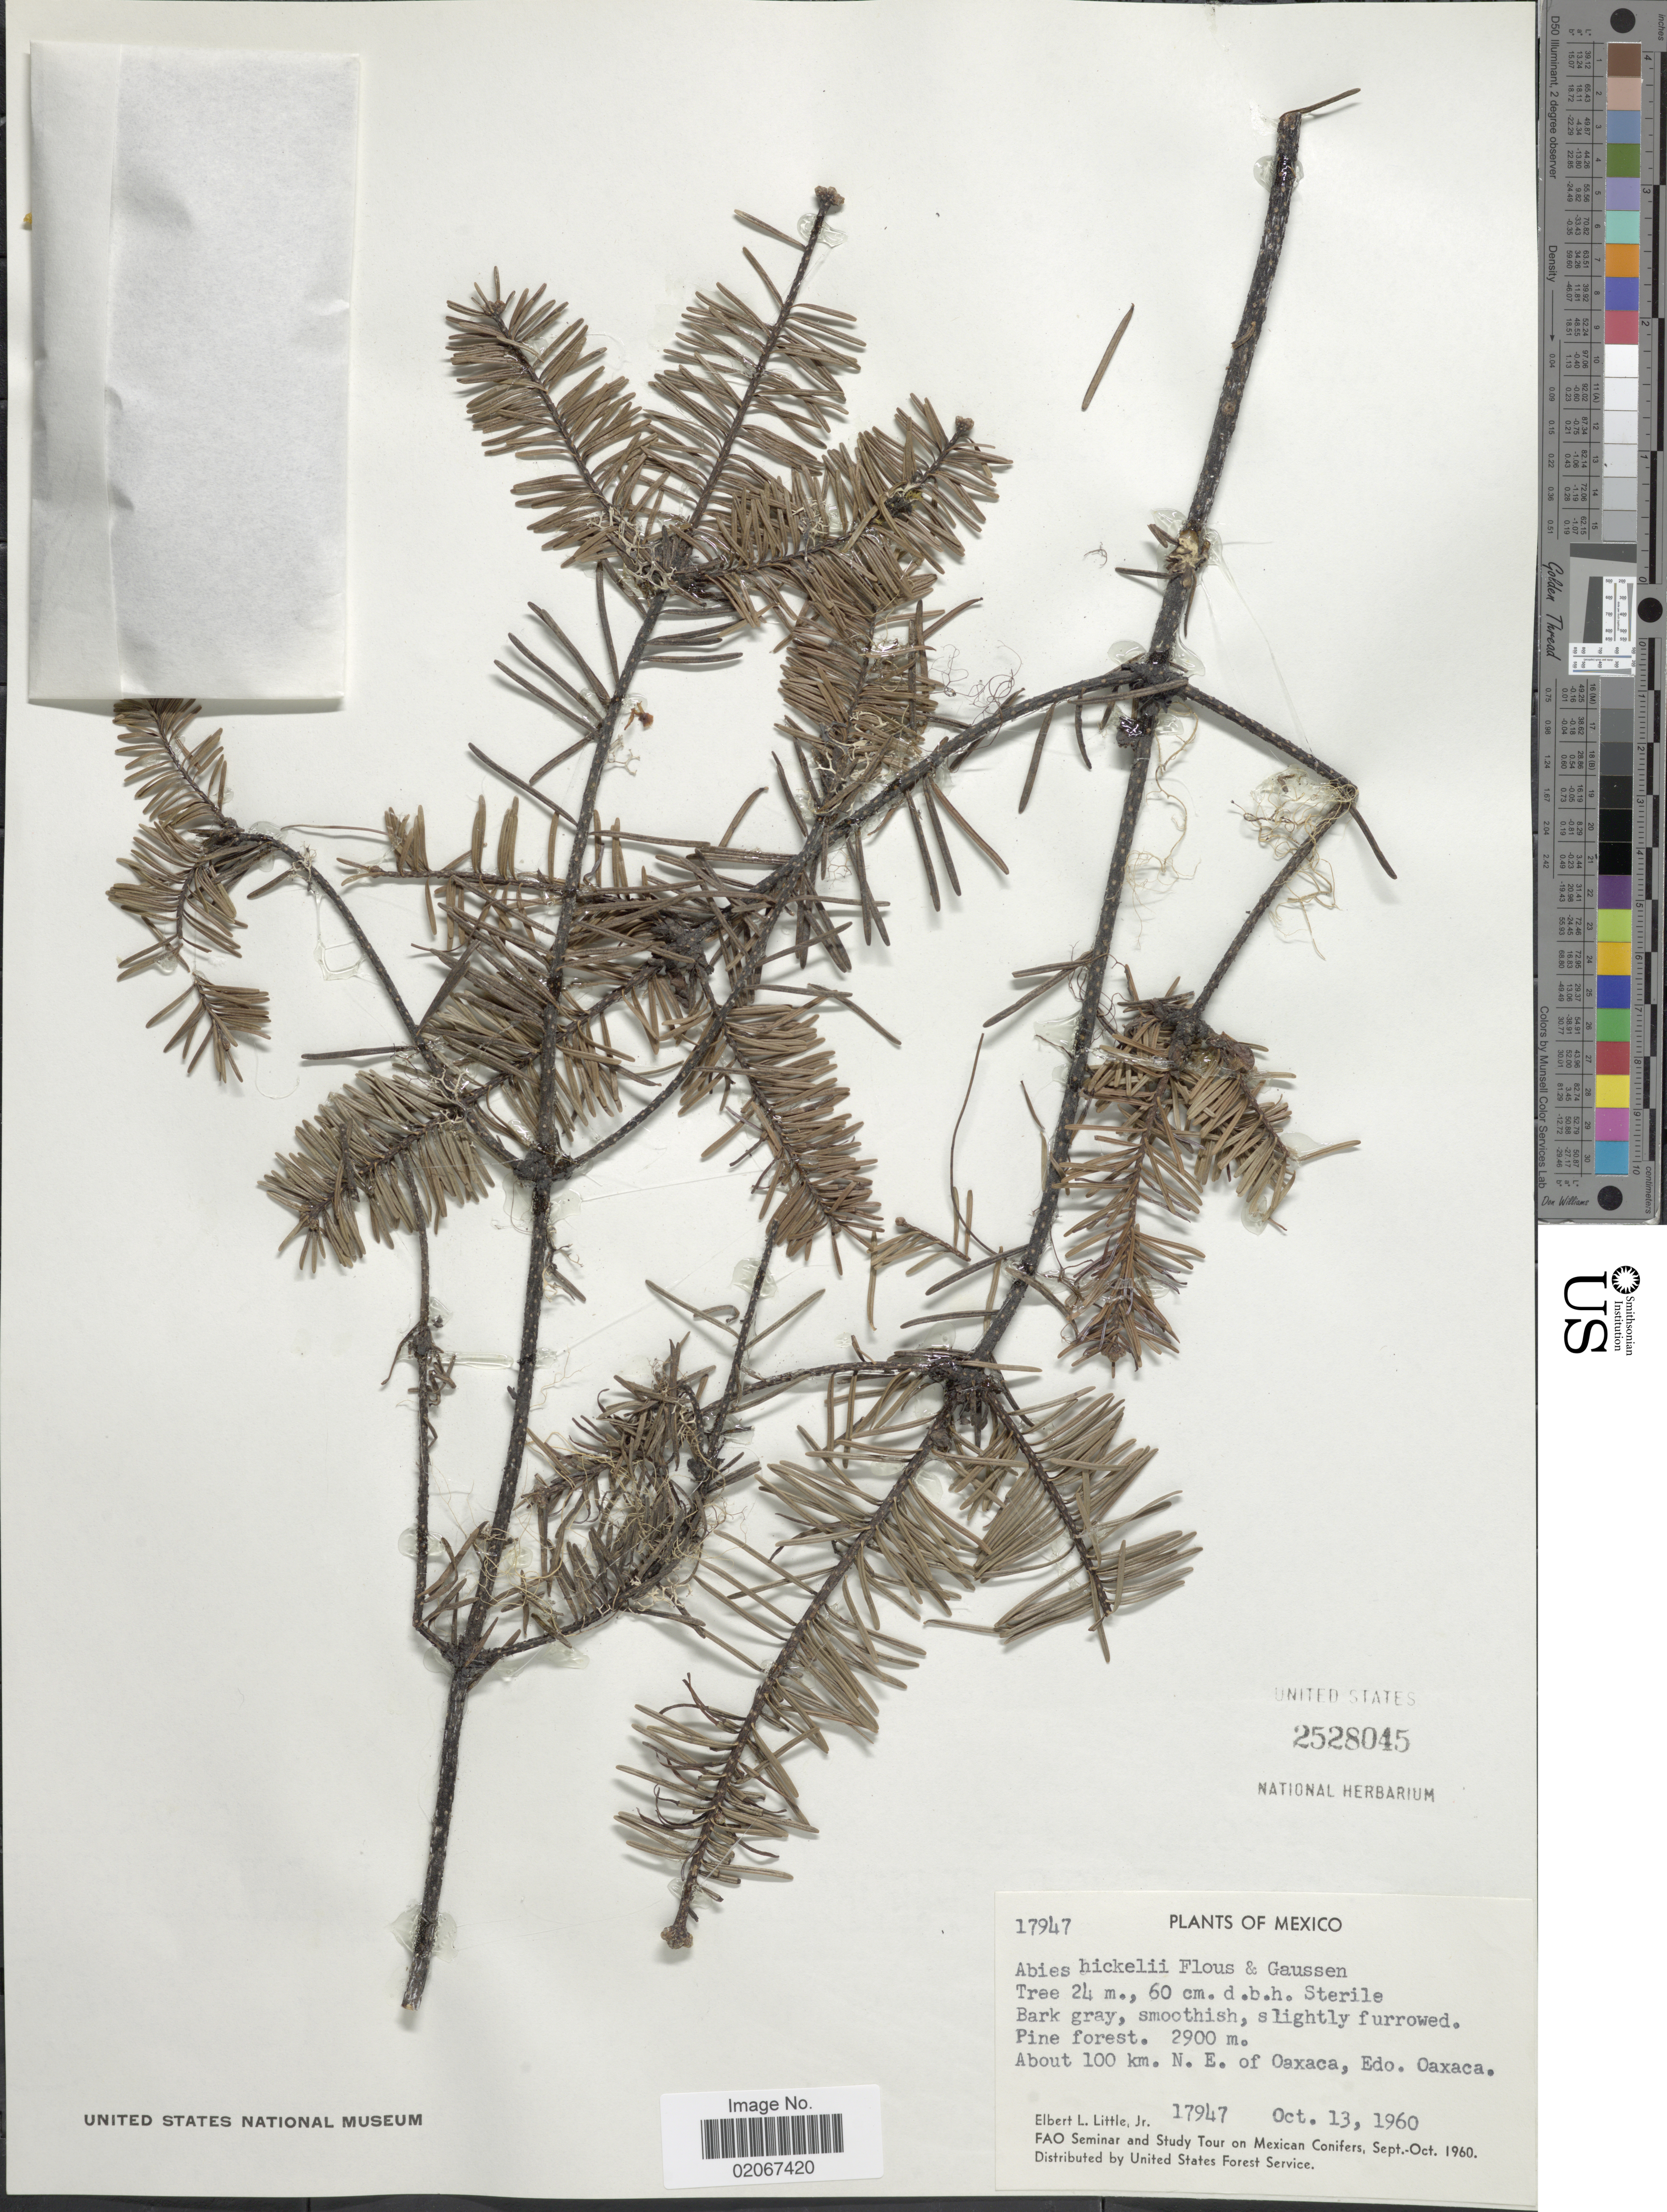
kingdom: Plantae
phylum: Tracheophyta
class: Pinopsida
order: Pinales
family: Pinaceae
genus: Abies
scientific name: Abies hickelii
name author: Flous & Gaussen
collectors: E. L. Little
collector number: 17947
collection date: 1960-10-13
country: Mexico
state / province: Oaxaca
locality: About 100 km. N.E. of Oaxaca, Edo. Oaxaca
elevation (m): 2900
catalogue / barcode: US 2528045